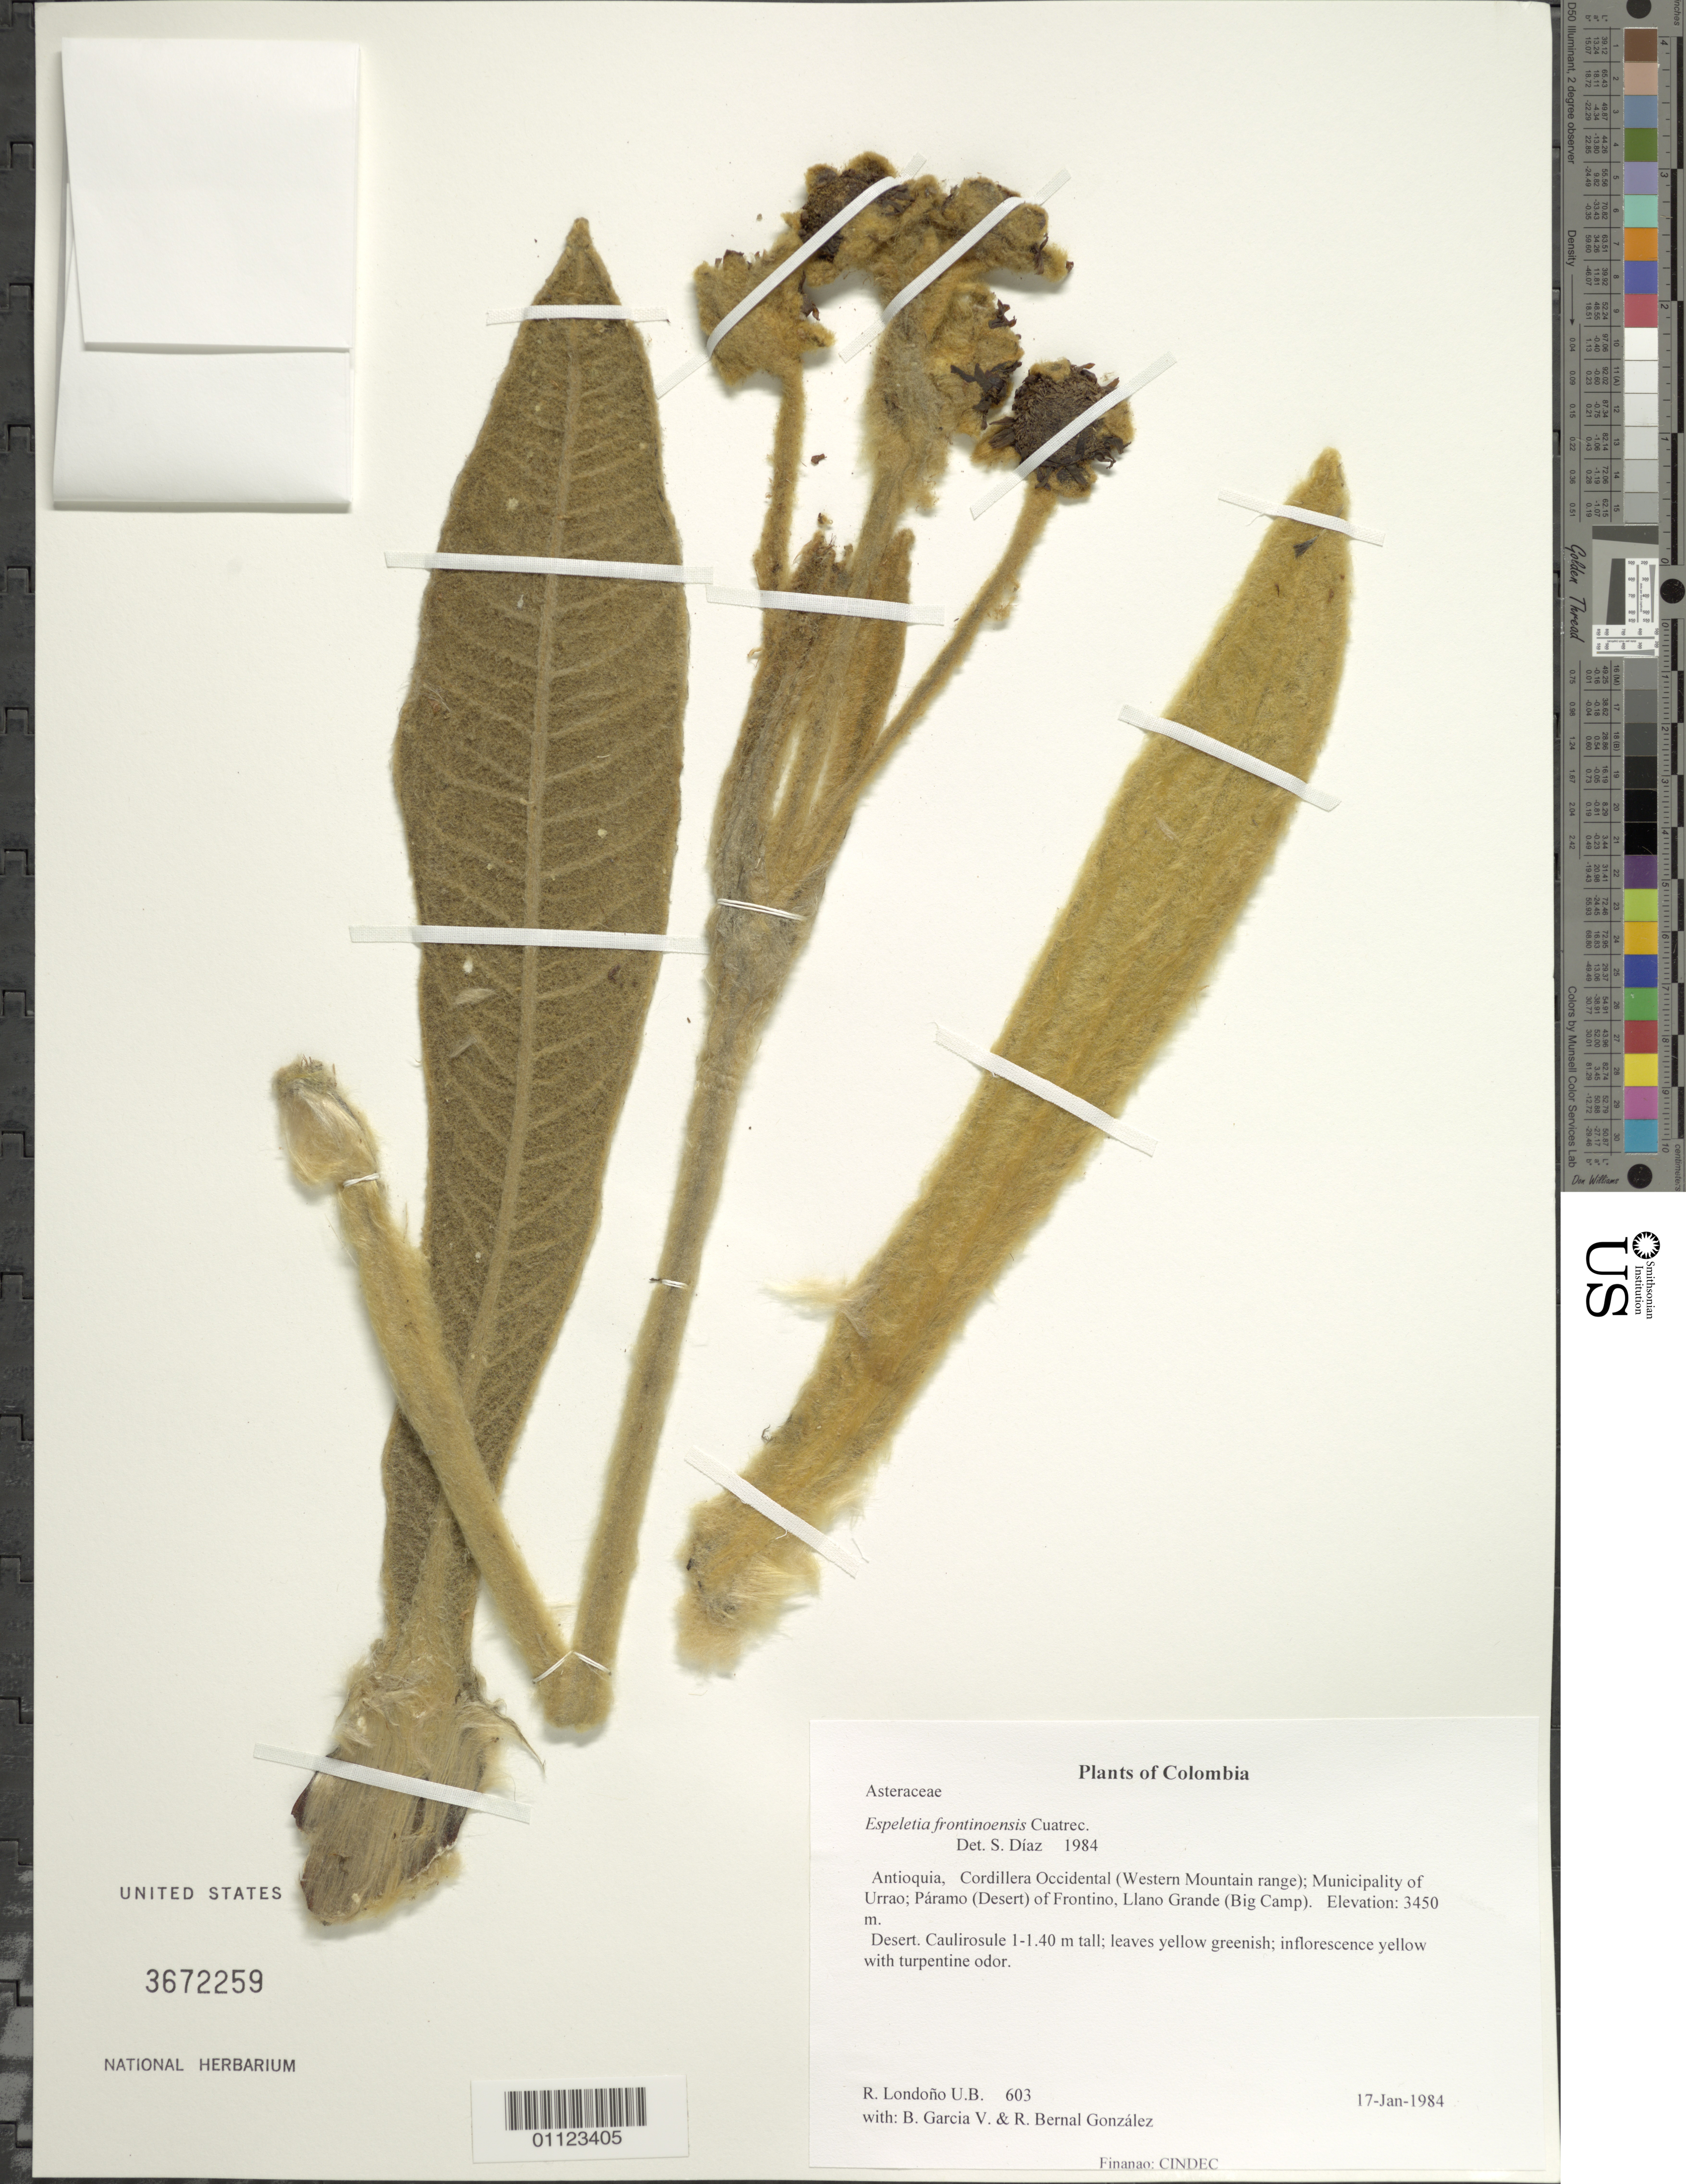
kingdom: Plantae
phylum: Tracheophyta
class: Magnoliopsida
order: Asterales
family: Asteraceae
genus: Espeletia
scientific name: Espeletia frontinoensis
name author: Cuatrec.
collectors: R. Londono U.B., B. Garcia V. & R. Bernal González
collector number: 603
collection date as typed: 17-Jan-84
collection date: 1984-01-17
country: Colombia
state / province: Antioquia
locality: Cordillera Occidental (Western Mountain range); Municipality of Urrao; Páramo (Desert) of Frontino, Llano Grande (Big Camp)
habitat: Pararmo.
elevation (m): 3450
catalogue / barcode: US 3672259